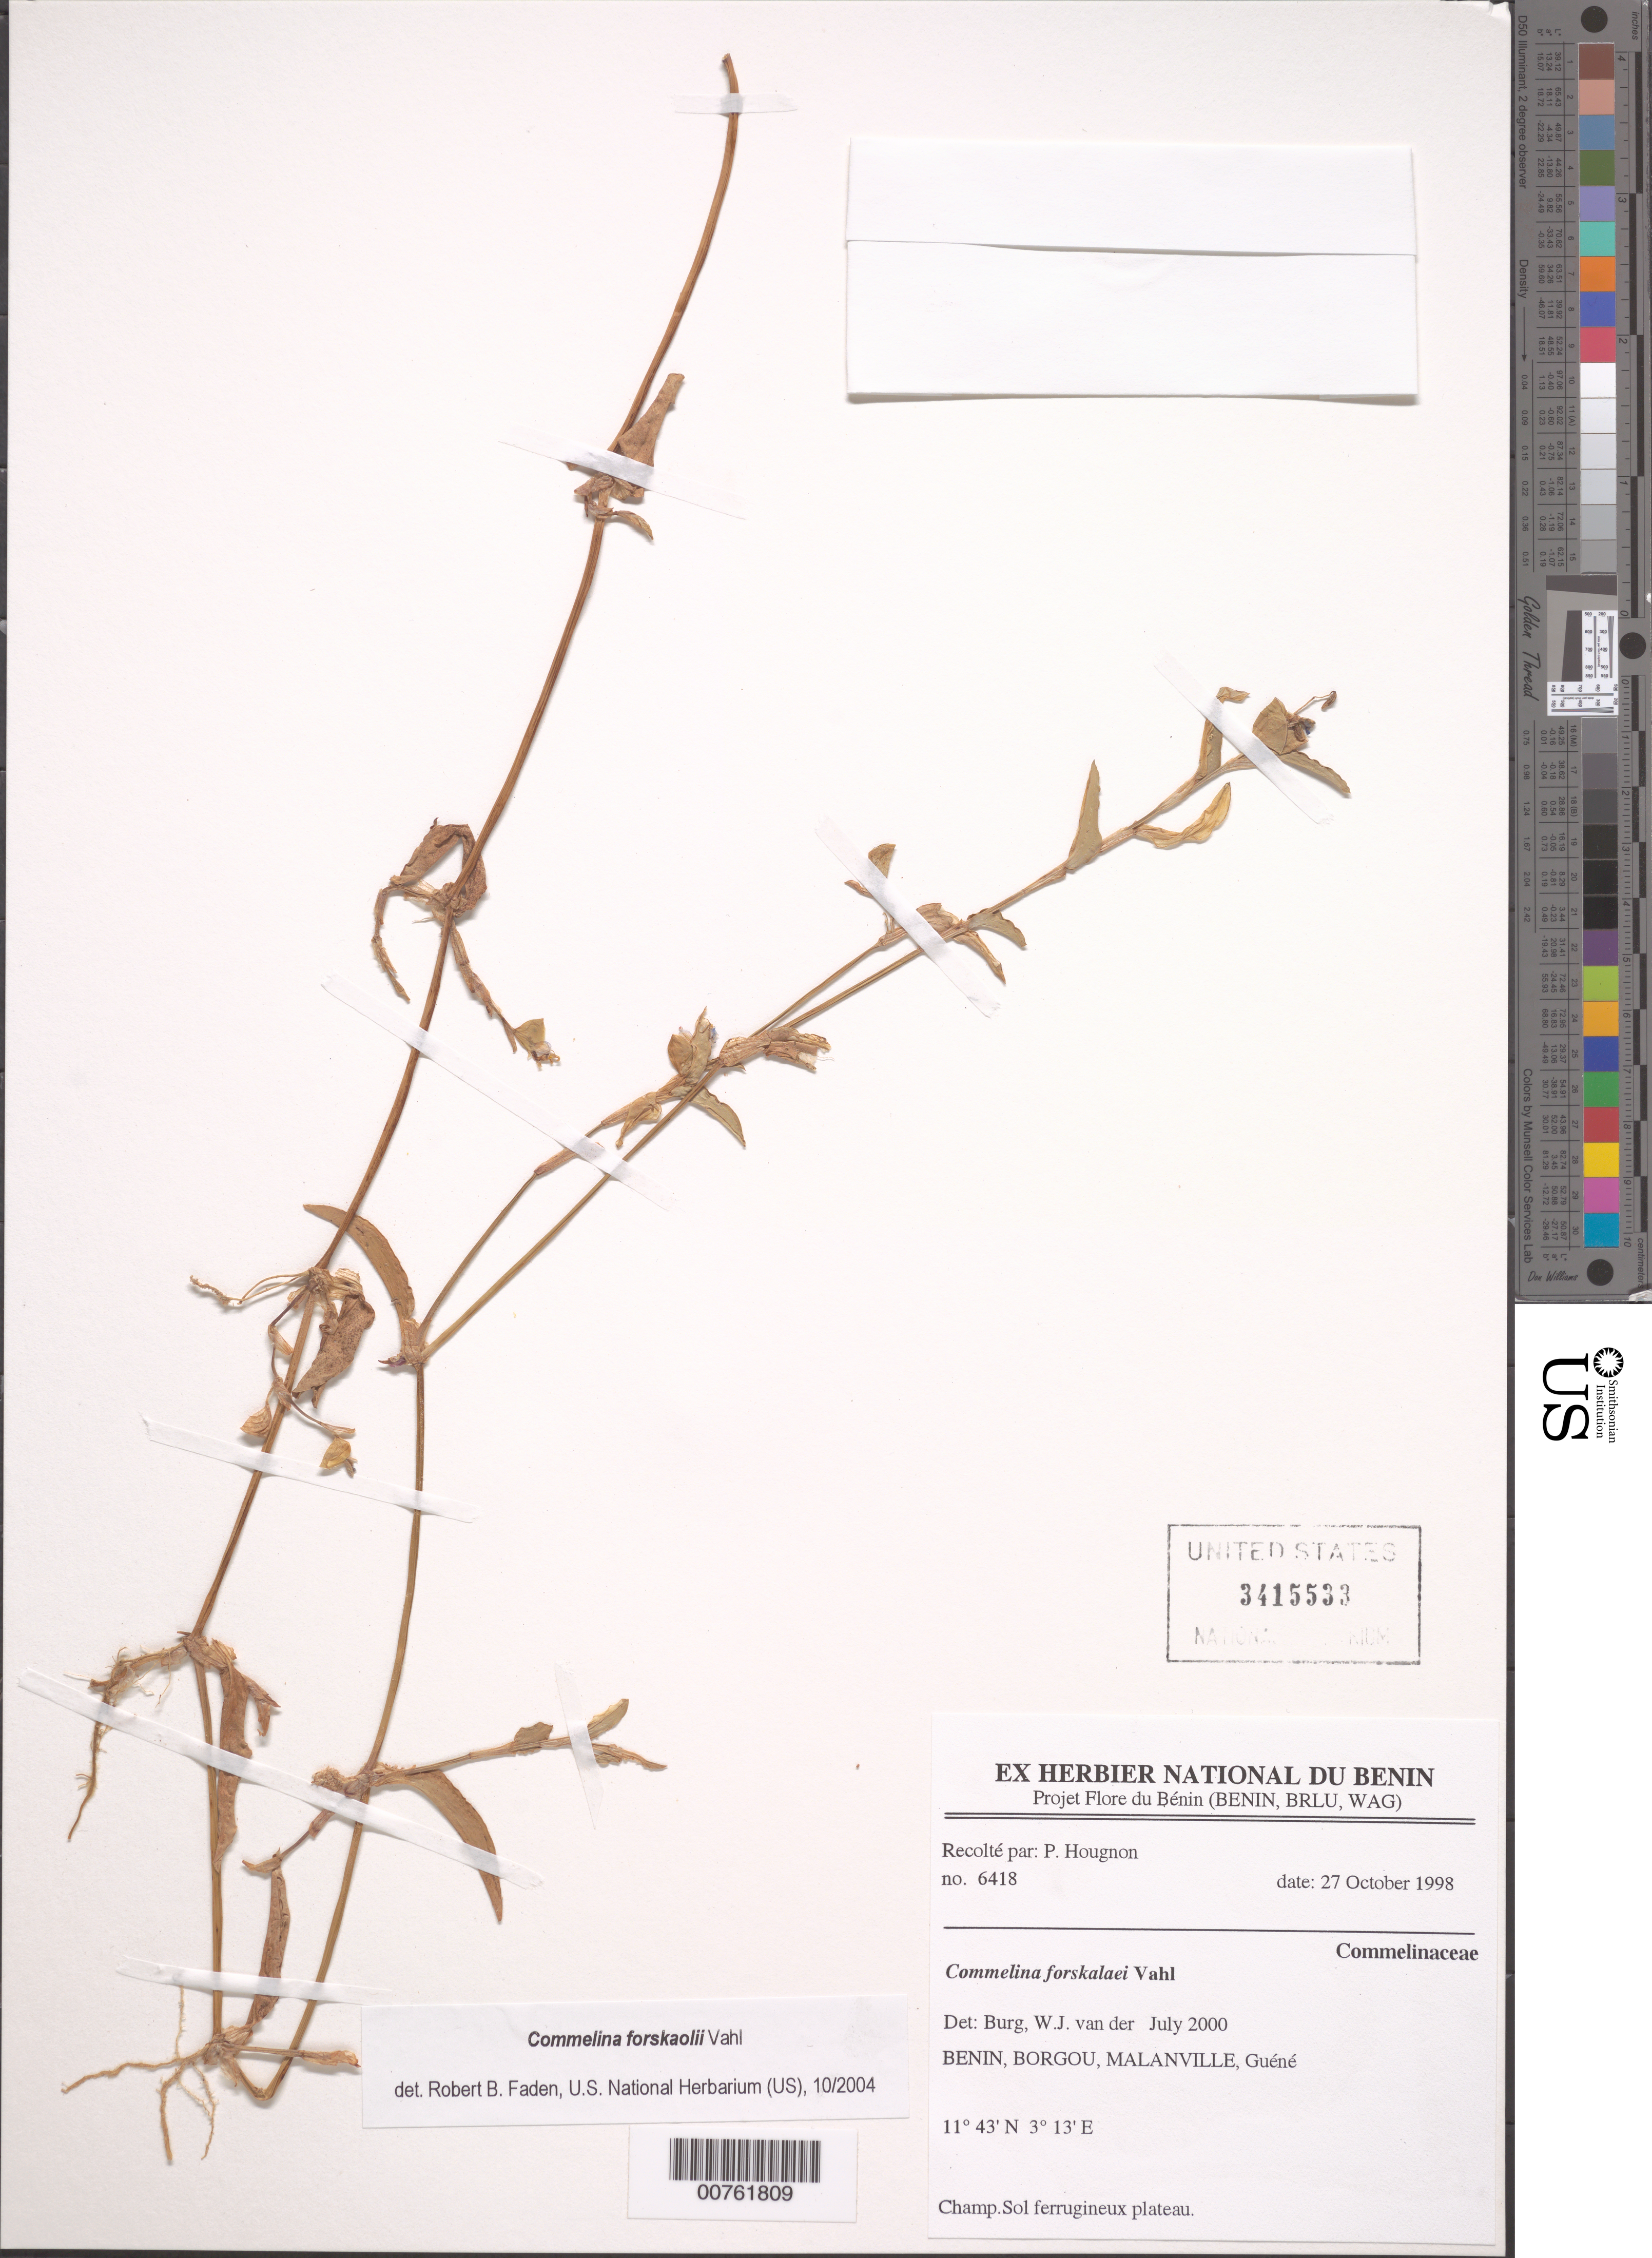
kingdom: Plantae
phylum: Tracheophyta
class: Liliopsida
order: Commelinales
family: Commelinaceae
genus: Commelina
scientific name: Commelina forskaolii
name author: Vahl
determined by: Faden, Robert B., (US), Smithsonian Institution - National Museum of Natural History (UNITED STATES)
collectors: P. Hougnon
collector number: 6418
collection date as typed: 27 Oct 1998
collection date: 1998-10-27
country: Benin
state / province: Borgou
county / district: Malanville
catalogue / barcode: US 3415533